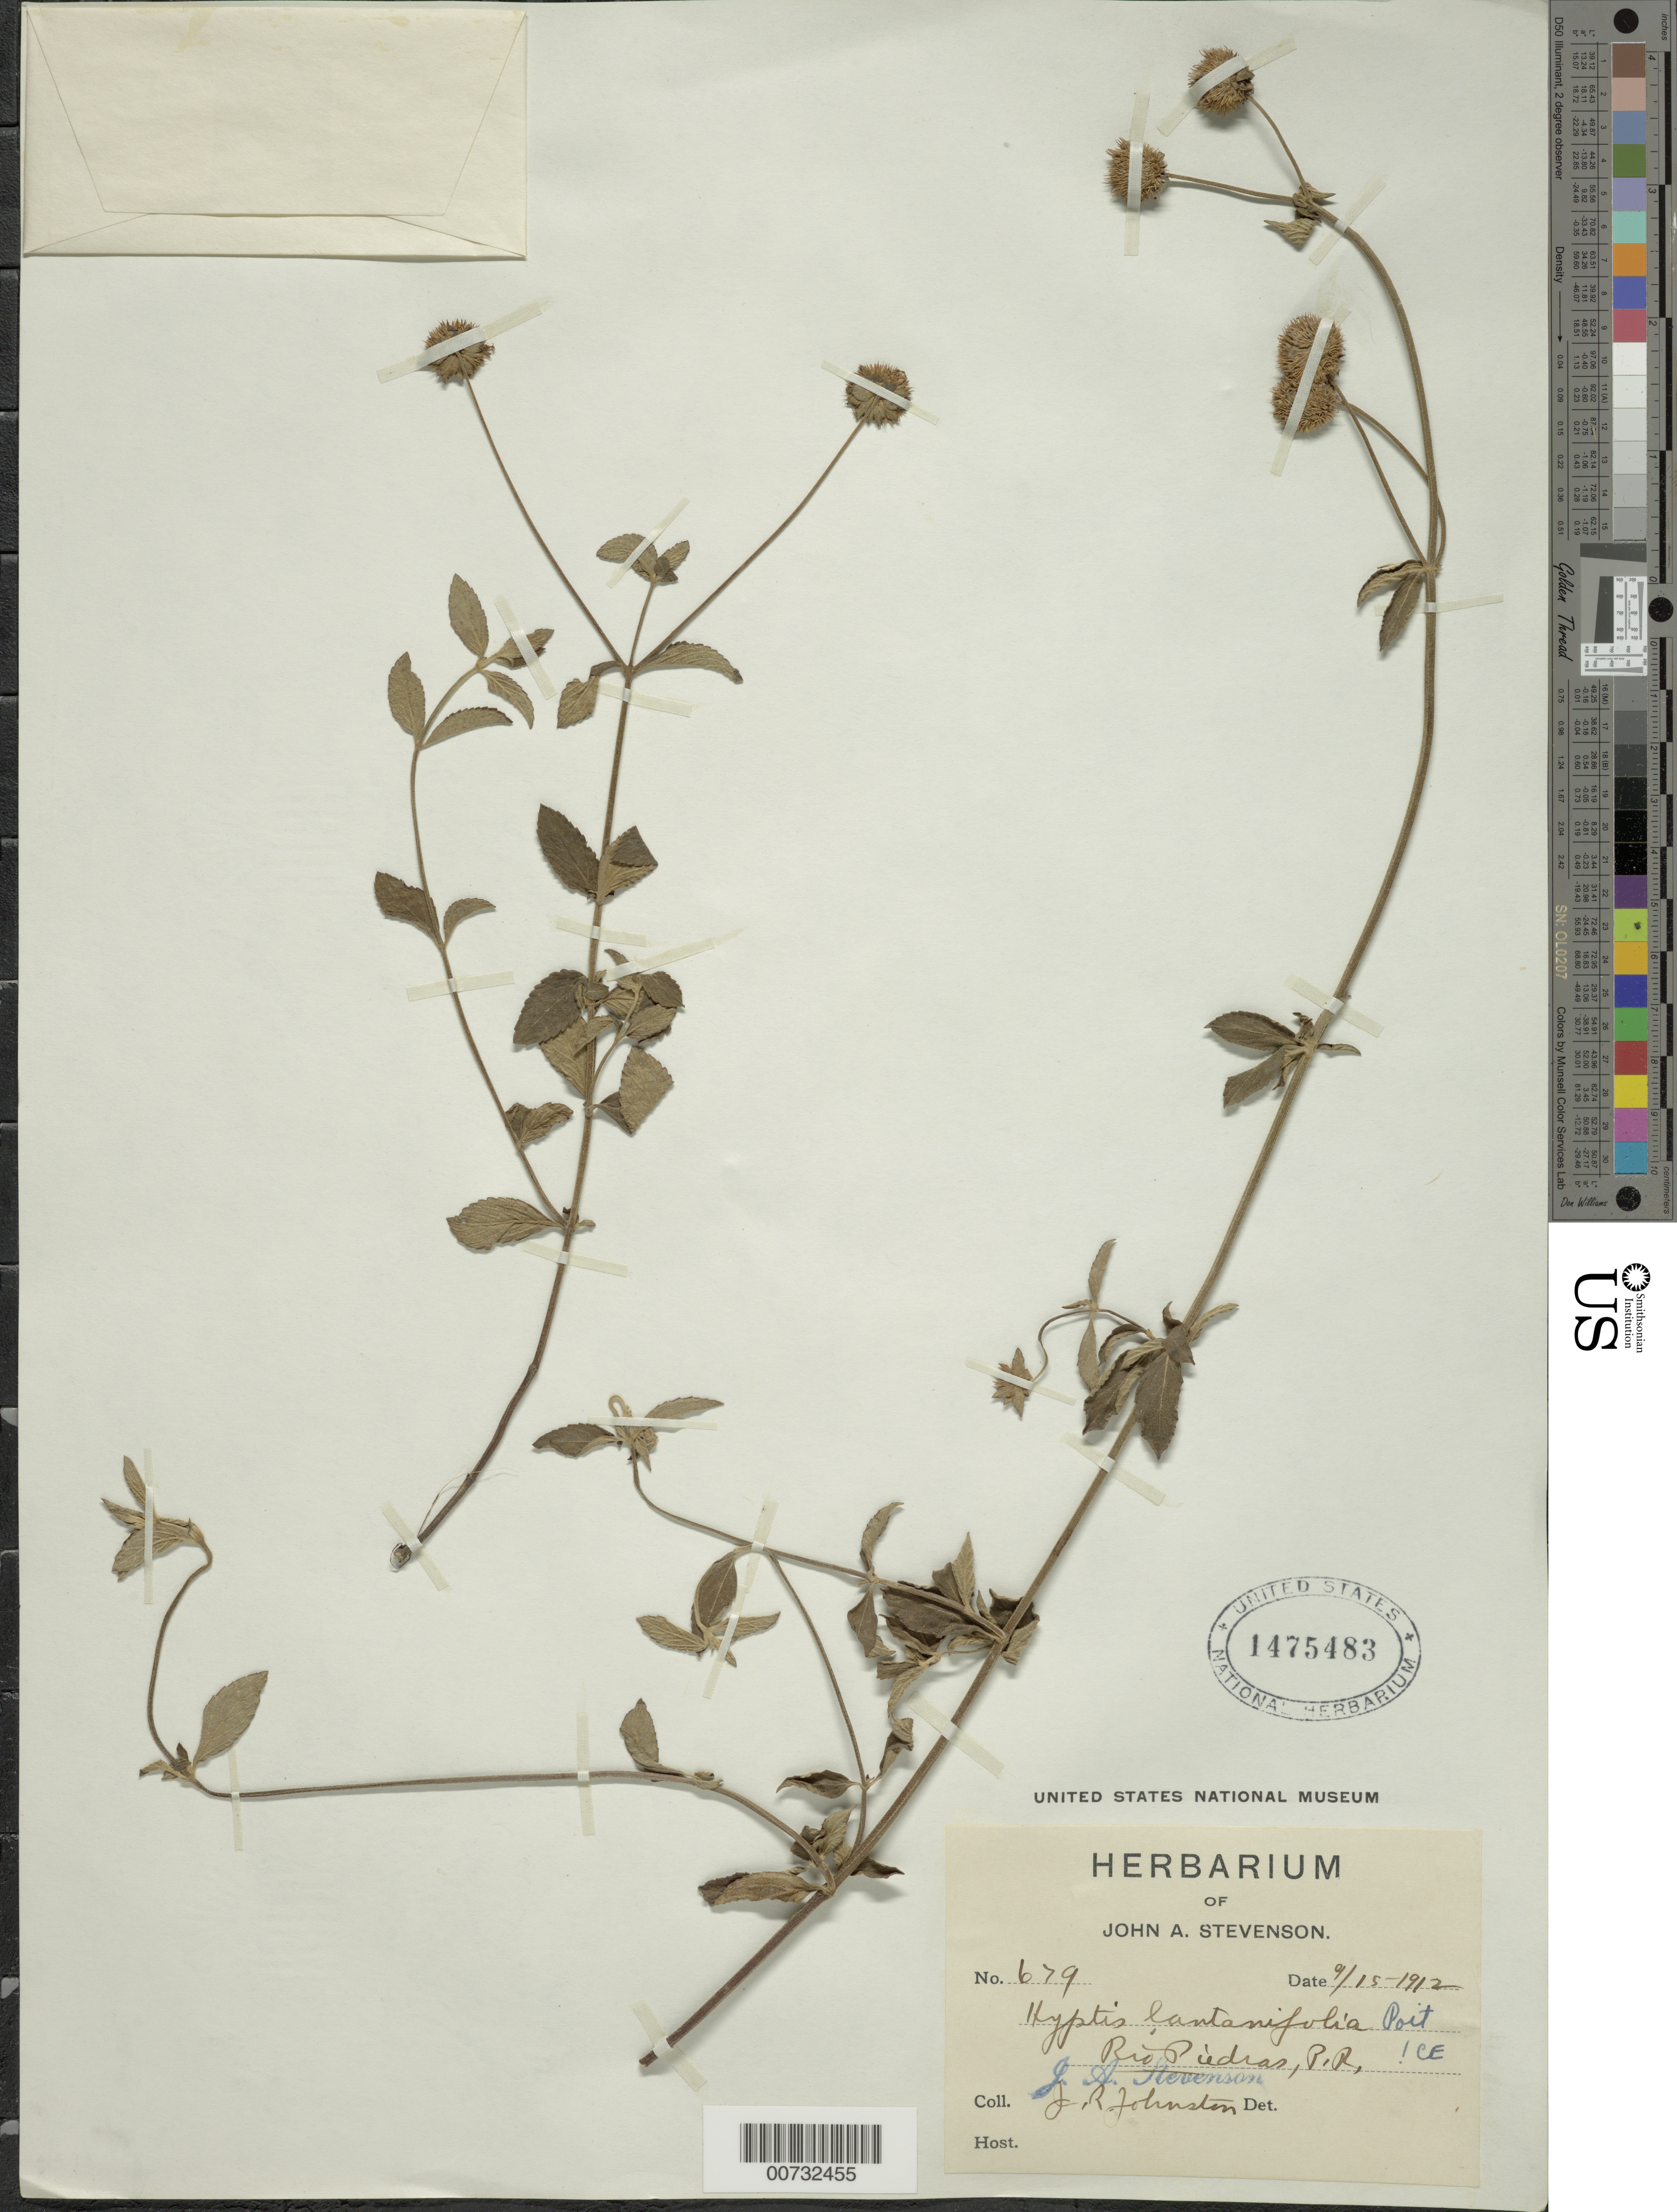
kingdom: Plantae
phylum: Tracheophyta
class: Magnoliopsida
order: Lamiales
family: Lamiaceae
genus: Hyptis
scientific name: Hyptis lantanifolia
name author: Poit.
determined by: Epling, C. C.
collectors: J. Stevenson & J. Johnston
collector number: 679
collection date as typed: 15 Sep 1912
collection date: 1912-09-15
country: Puerto Rico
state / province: San Juan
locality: Rio Piedras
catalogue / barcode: US 1475483